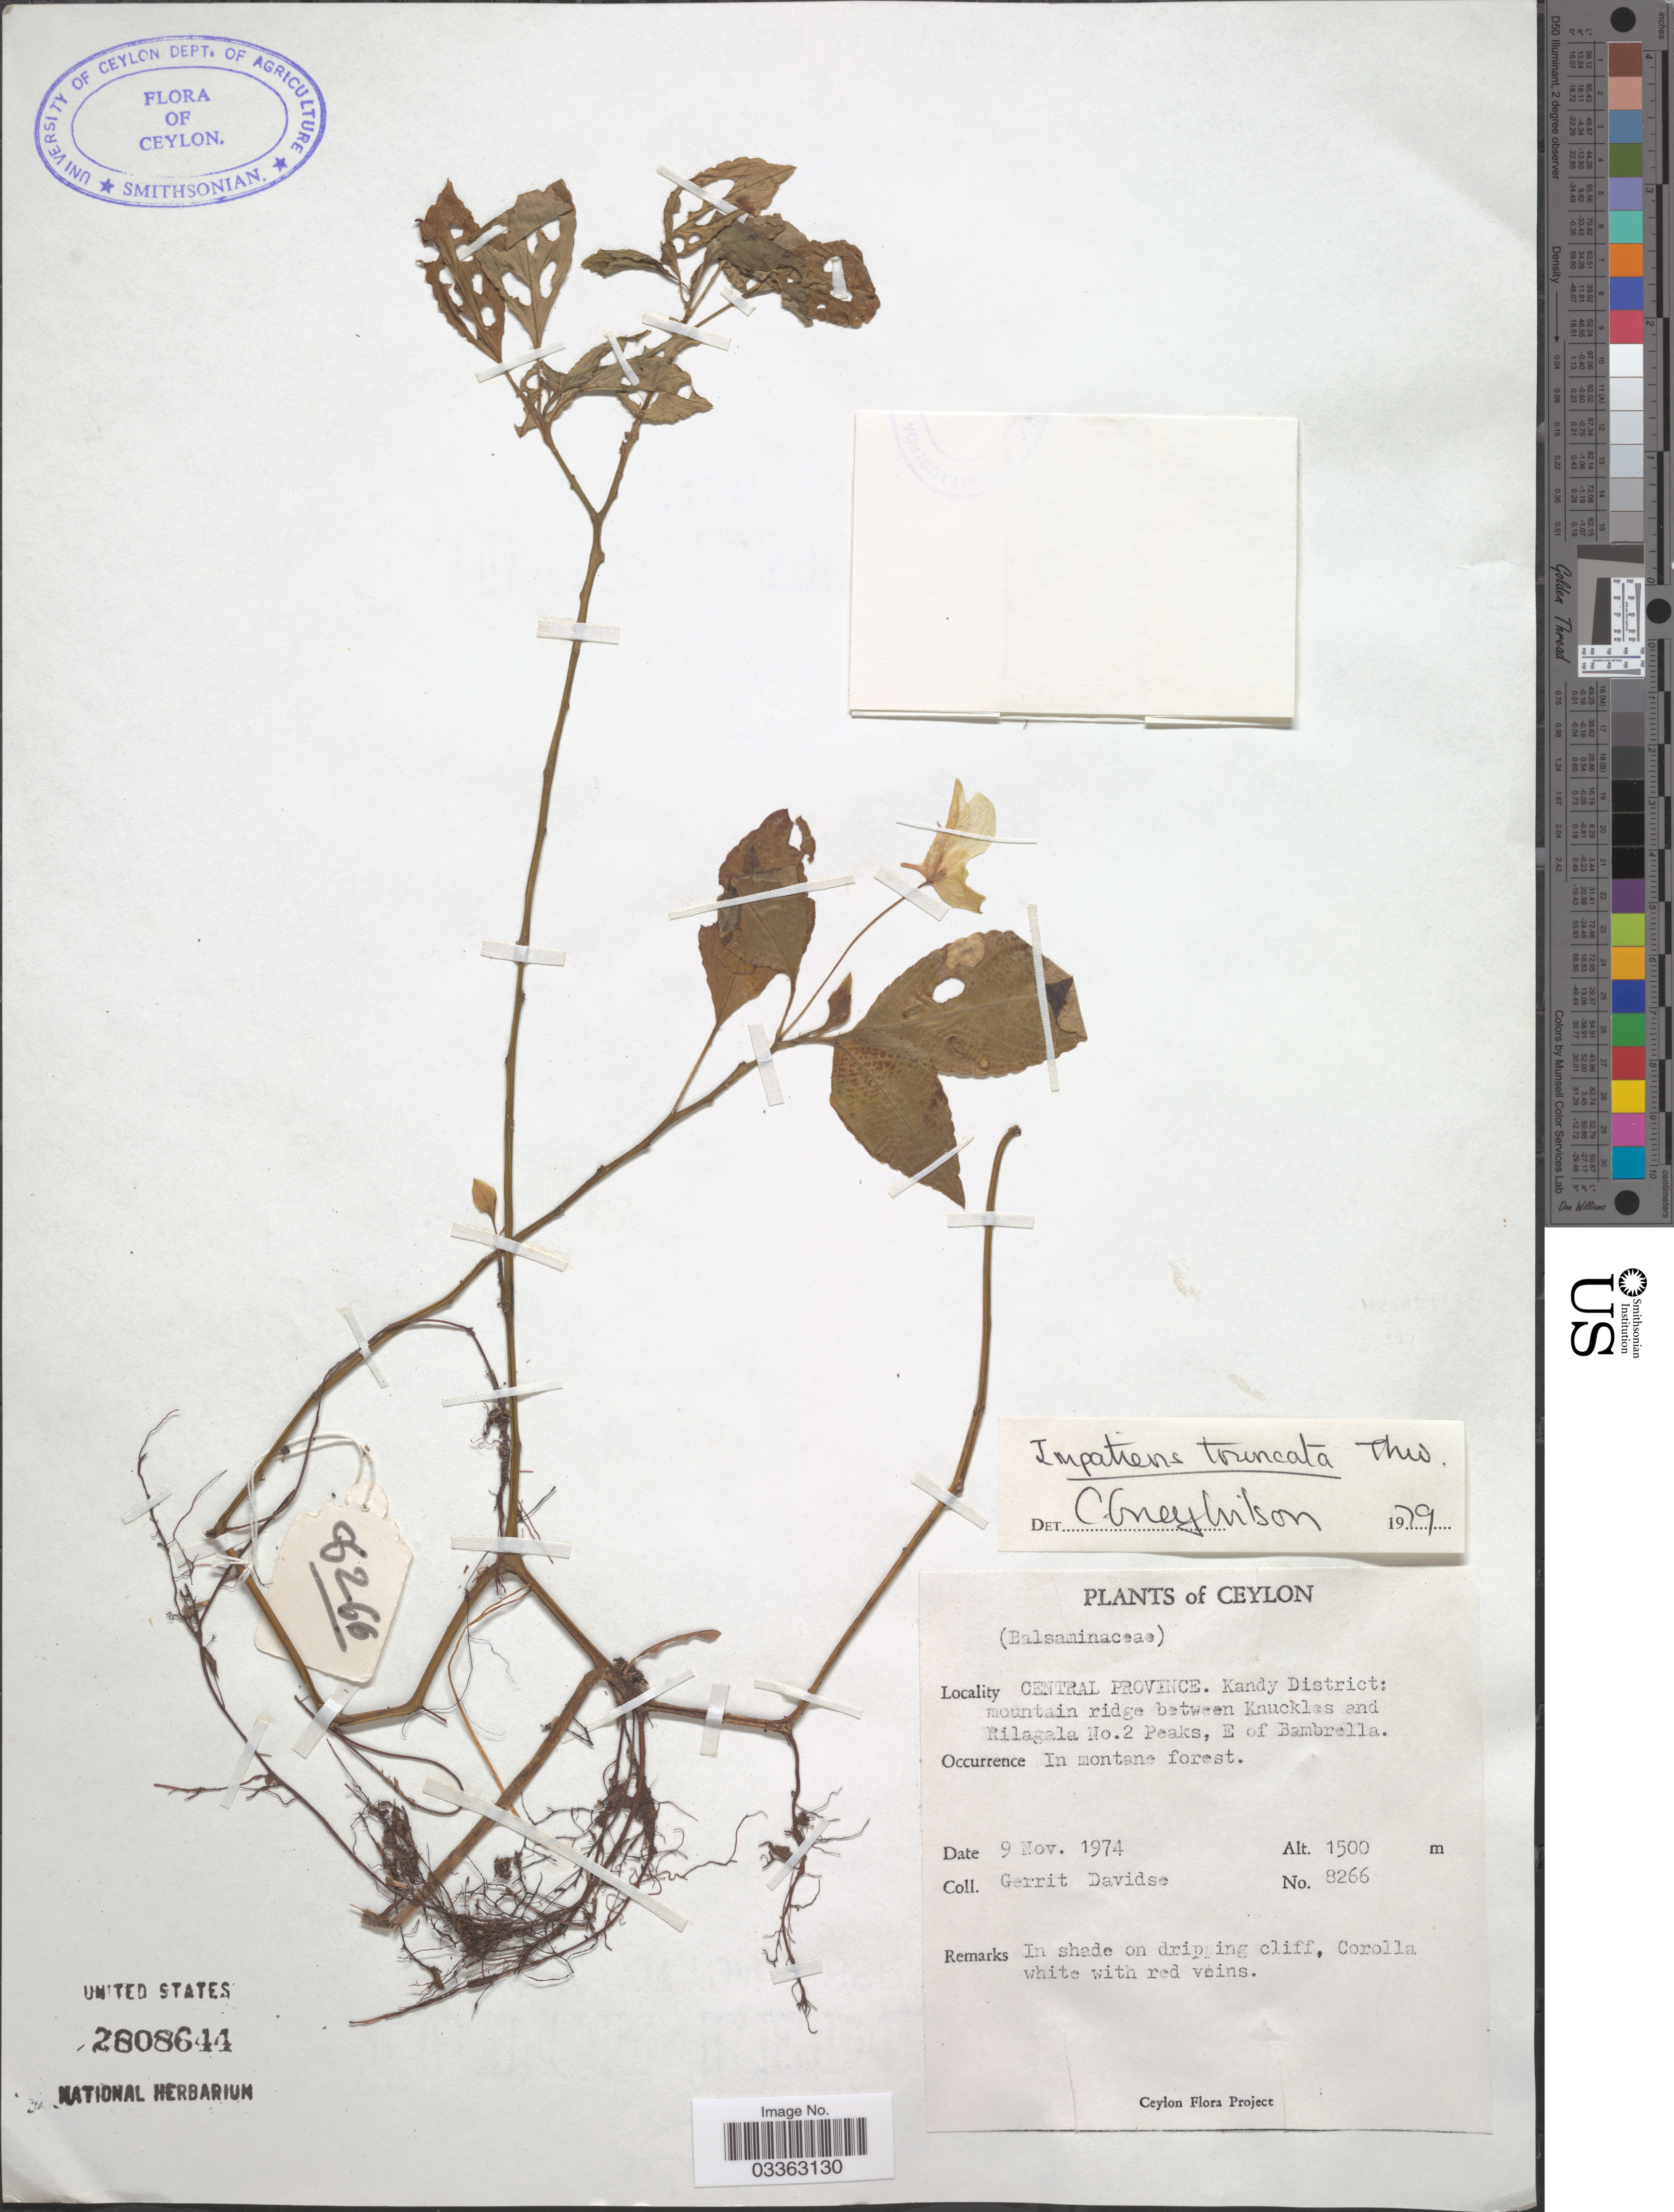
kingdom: Plantae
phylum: Tracheophyta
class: Magnoliopsida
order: Ericales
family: Balsaminaceae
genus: Impatiens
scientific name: Impatiens truncata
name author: Thwaites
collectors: G. Davidse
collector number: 8266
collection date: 1974-11-09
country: Sri Lanka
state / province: Central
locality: Ceylon, Kandy District: mountain ridge between Knuckles and Rilagala No.2 Peaks, E of Bambrella.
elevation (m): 1500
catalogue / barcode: US 2808644